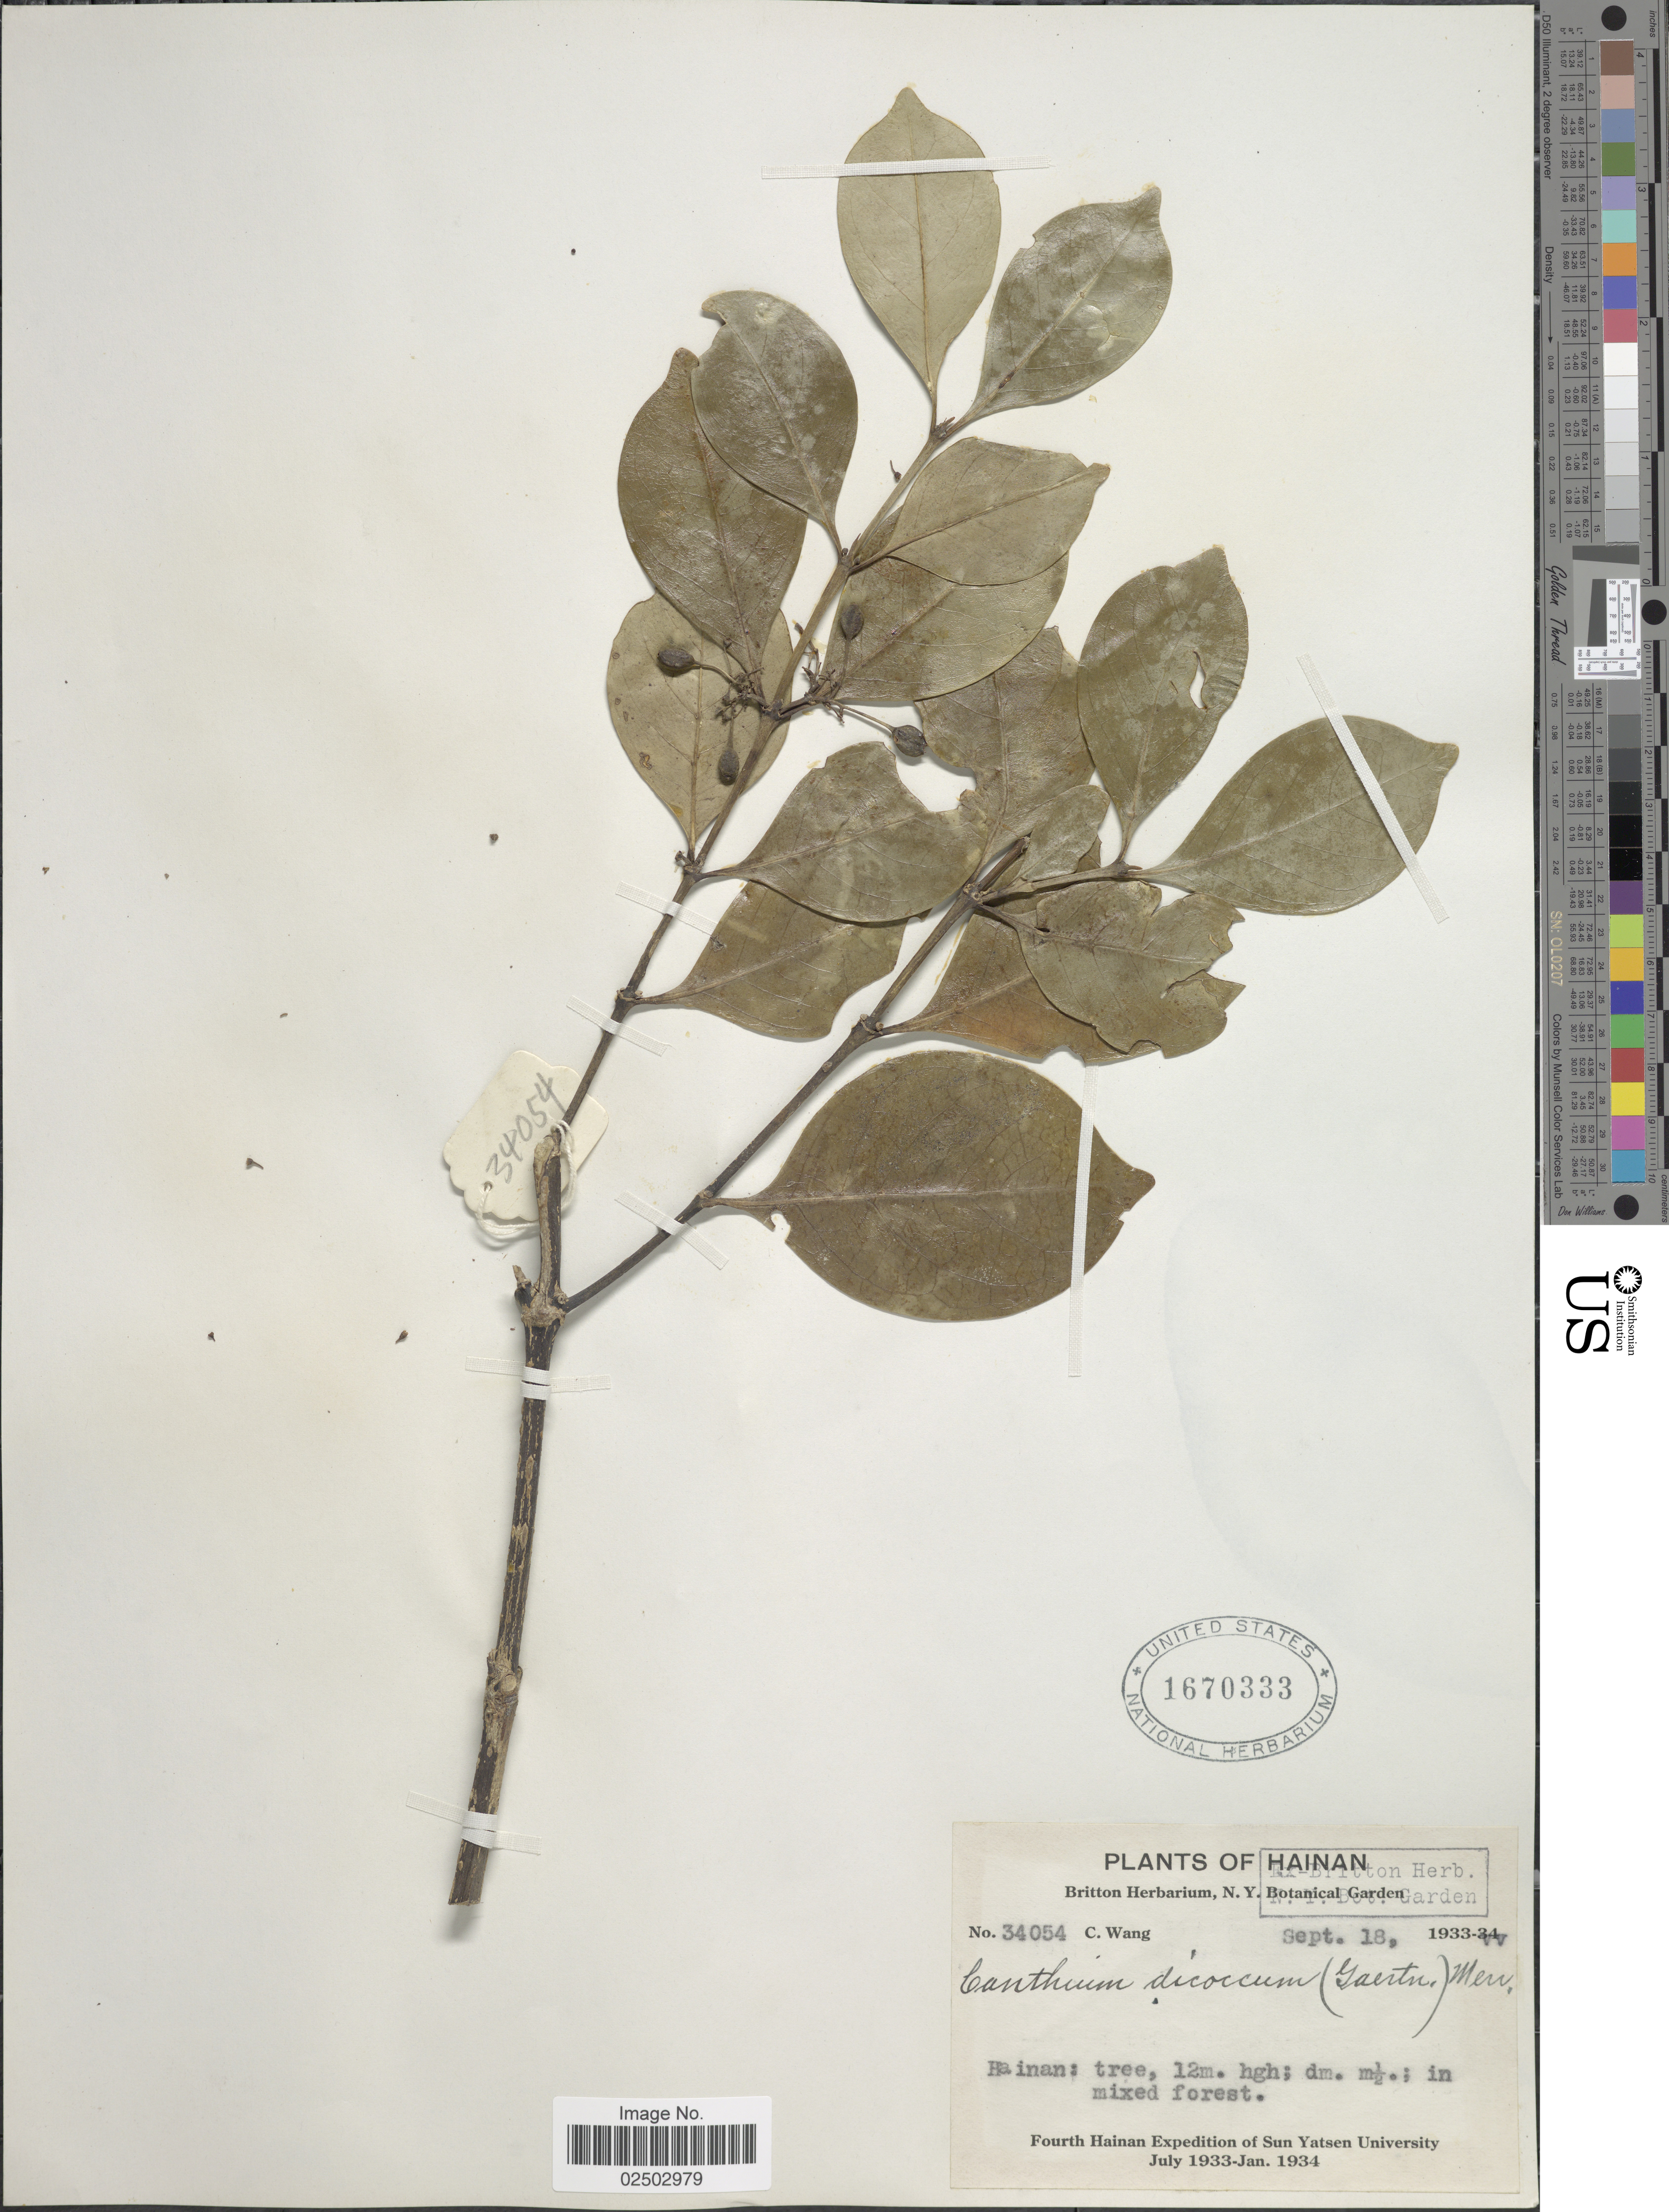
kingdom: Plantae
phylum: Tracheophyta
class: Magnoliopsida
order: Gentianales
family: Rubiaceae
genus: Canthium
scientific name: Canthium dicoccum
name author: (Gaertn.) Merr.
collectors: C. Wang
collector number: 34054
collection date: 1933-09-18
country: China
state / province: Hainan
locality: In mixed forest.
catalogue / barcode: US 1670333